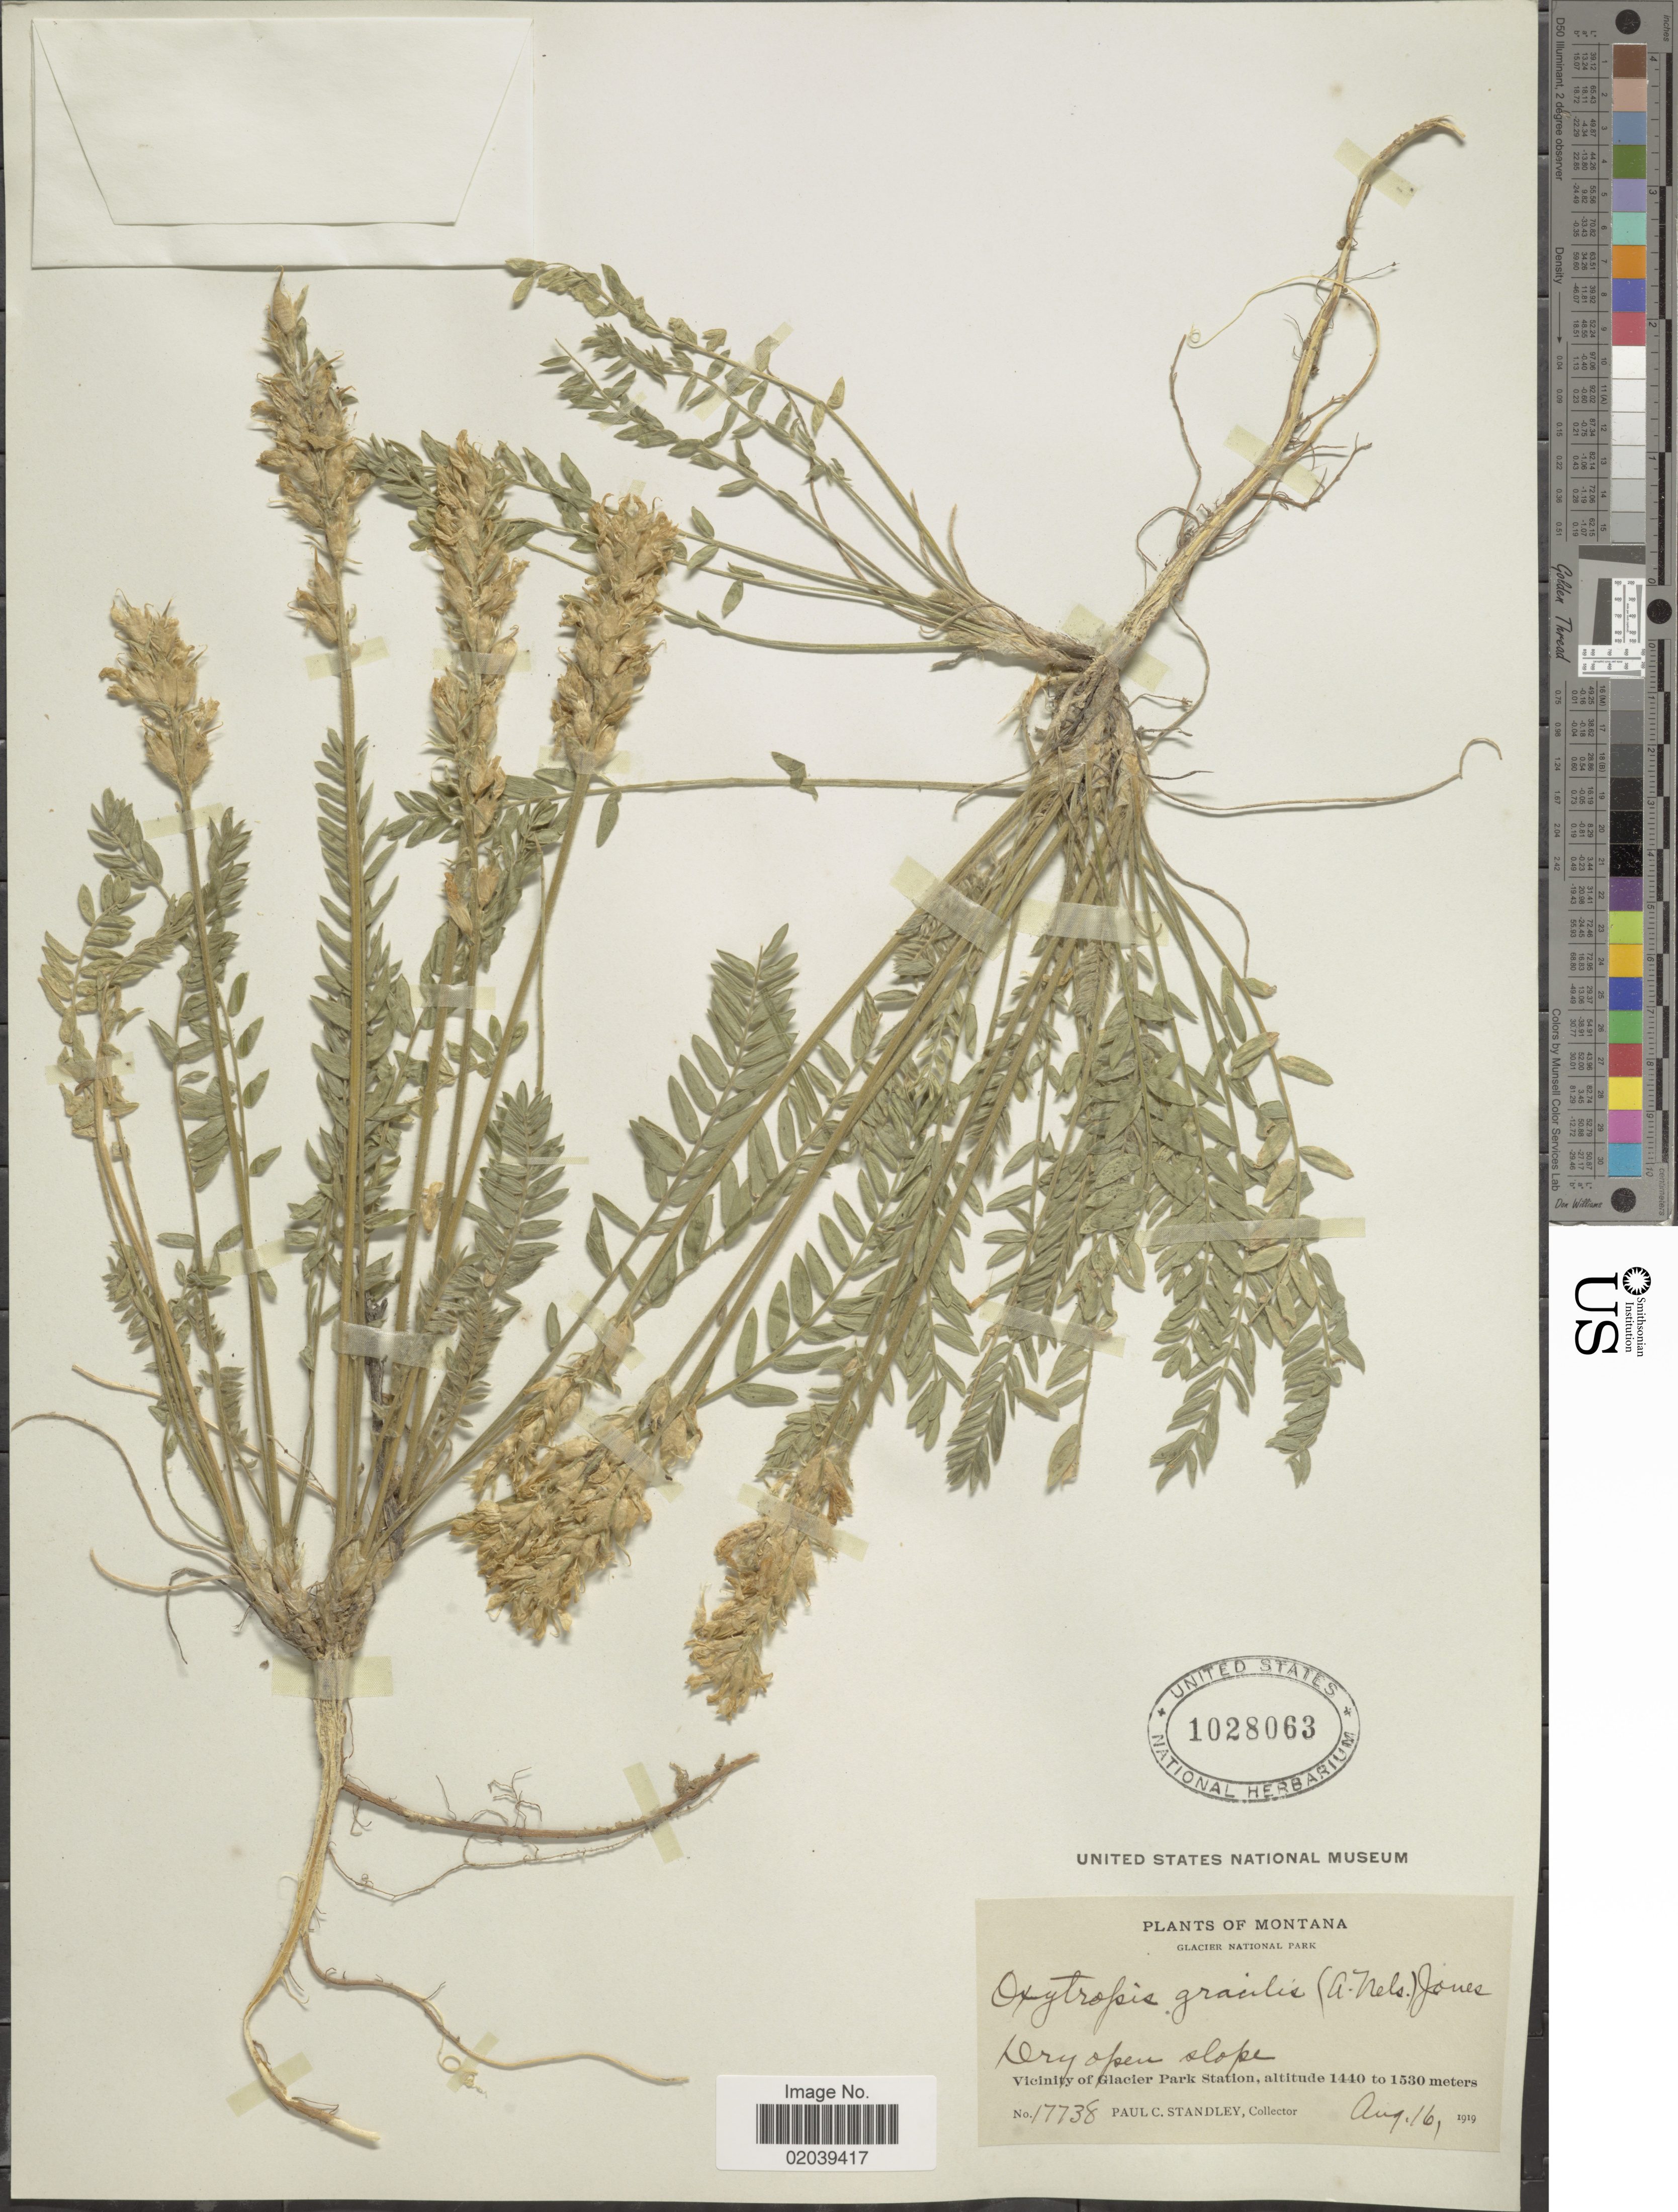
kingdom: Plantae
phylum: Tracheophyta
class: Magnoliopsida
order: Fabales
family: Fabaceae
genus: Oxytropis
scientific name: Oxytropis campestris var. gracilis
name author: (A. Nelson) Barneby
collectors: P. C. Standley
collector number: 17738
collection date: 1919-08-16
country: United States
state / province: Montana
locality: Glacier National Park. Vicinity of Glacier Park Station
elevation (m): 1440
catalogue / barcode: US 1028063